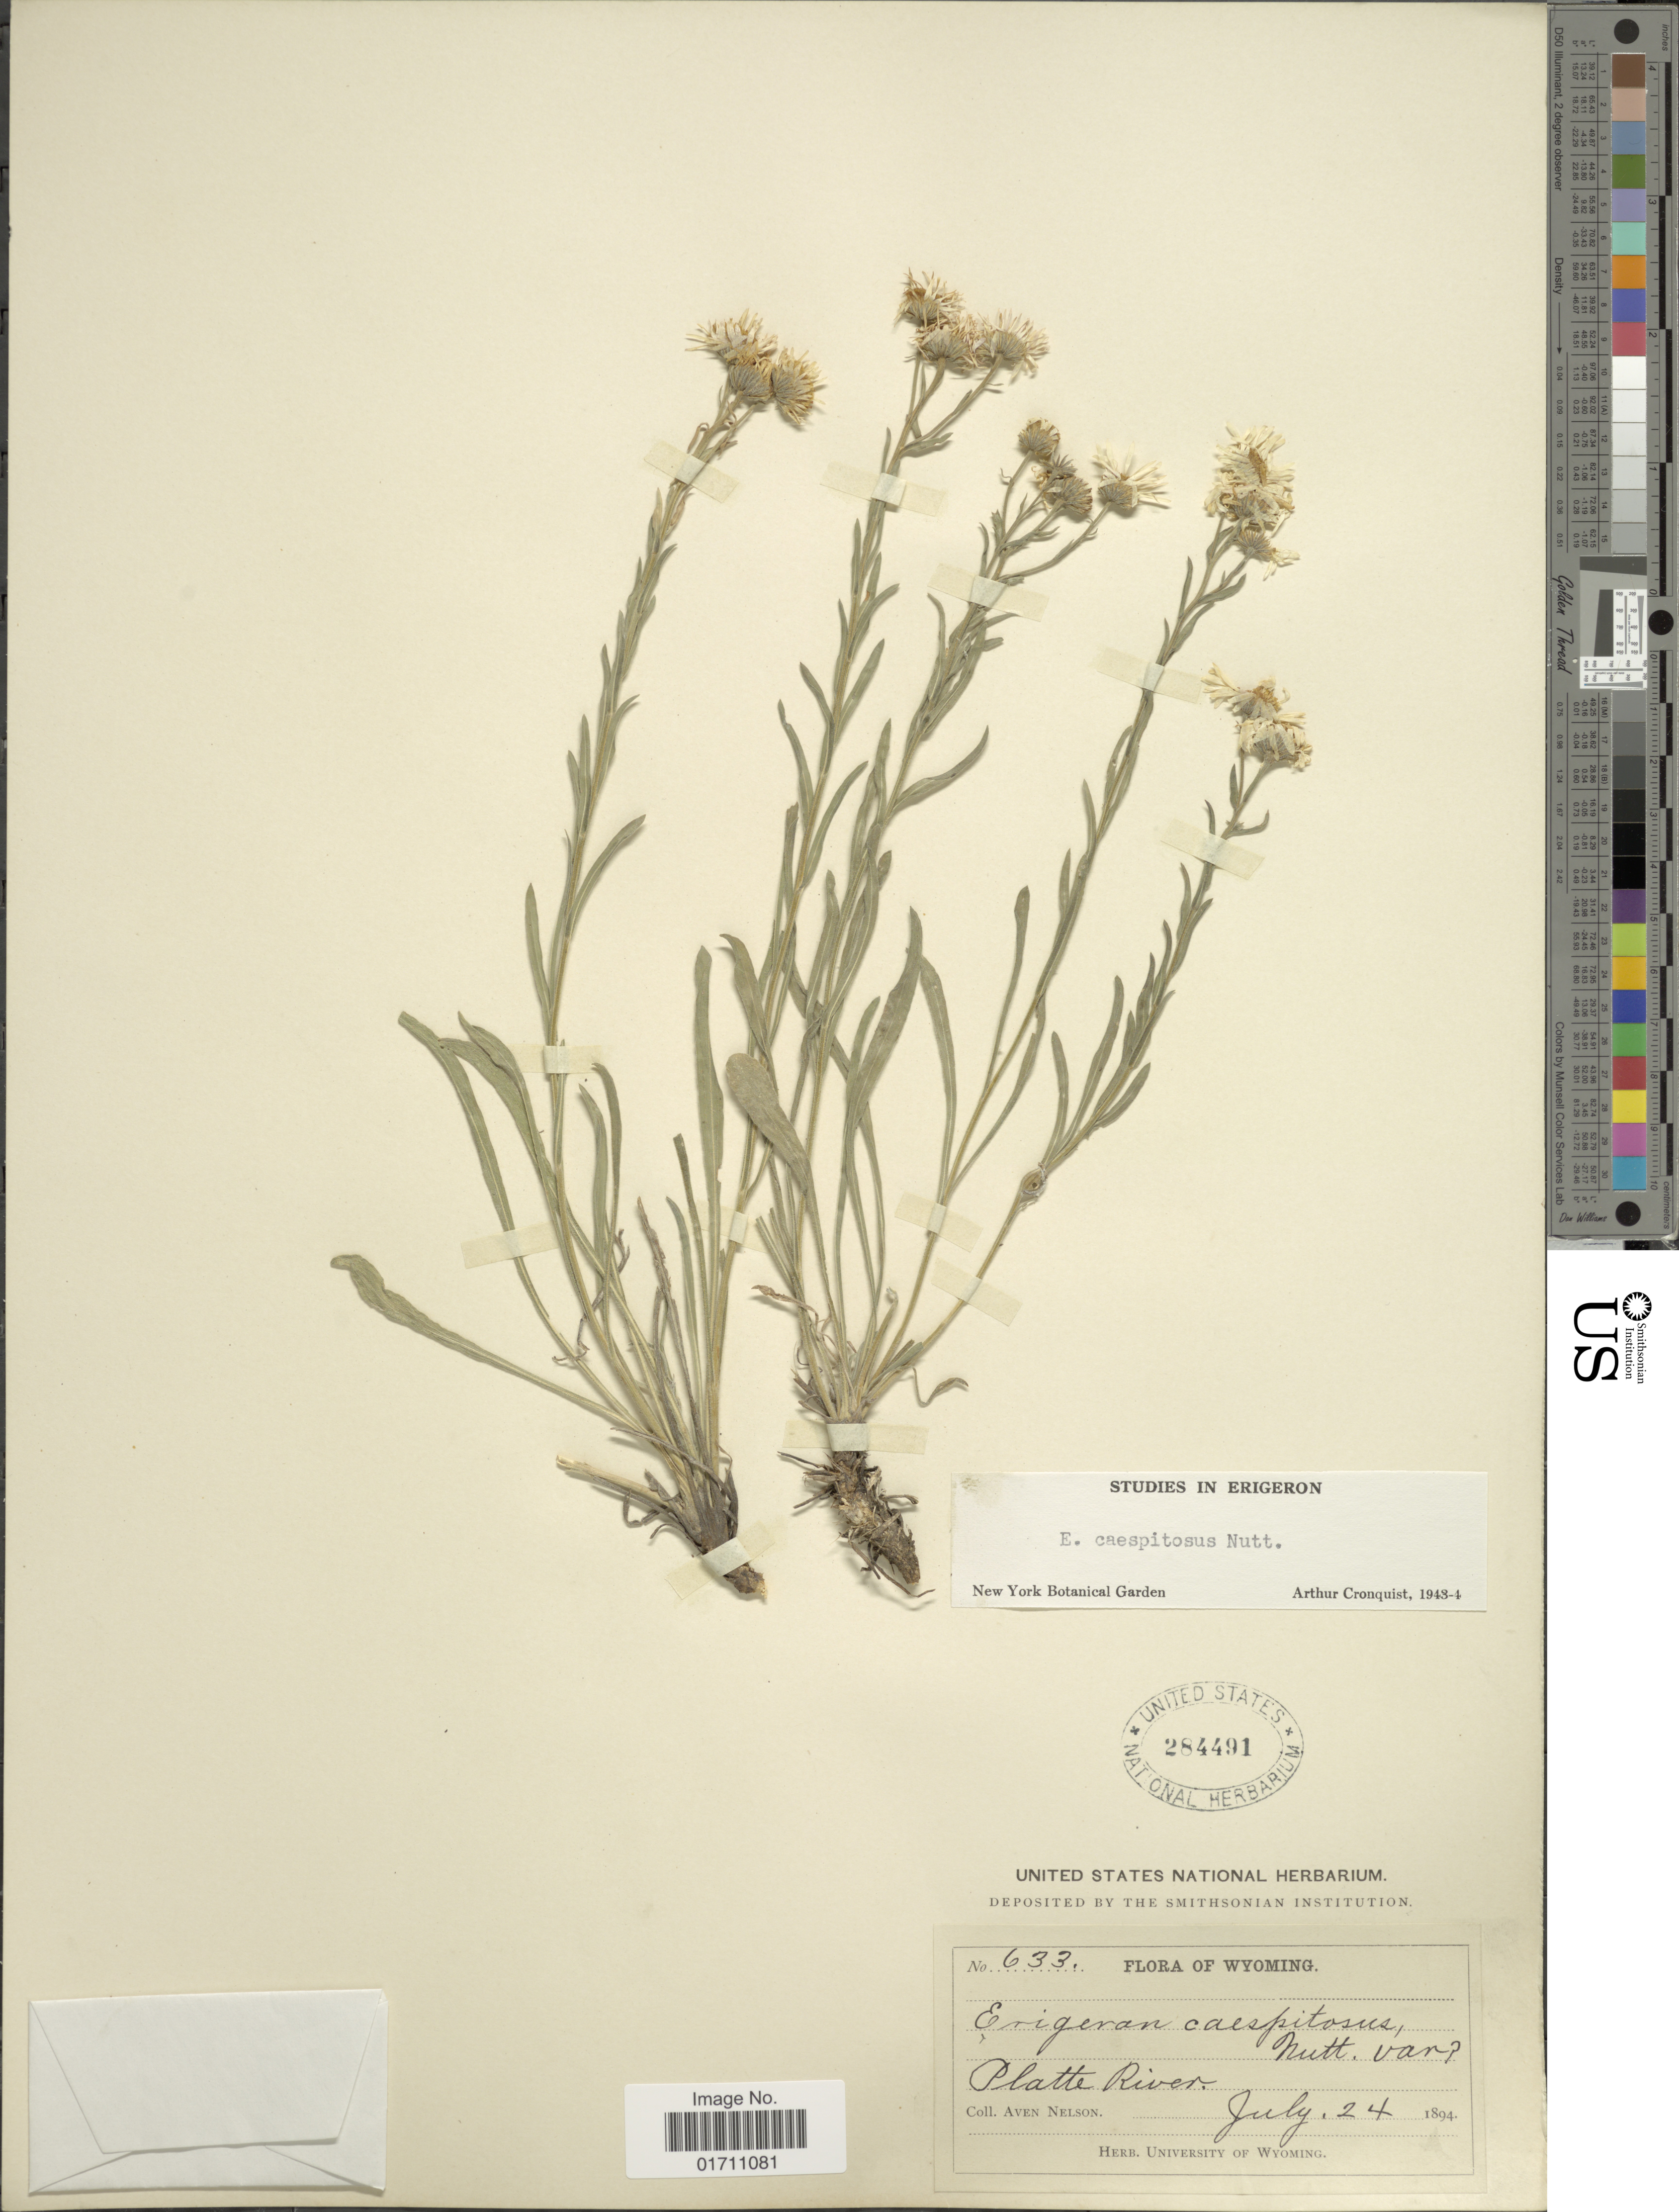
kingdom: Plantae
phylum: Tracheophyta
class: Magnoliopsida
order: Asterales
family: Asteraceae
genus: Erigeron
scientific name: Erigeron caespitosus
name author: Nutt.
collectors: A. Nelson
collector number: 633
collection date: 1894-07-24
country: United States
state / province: Wyoming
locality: Platte River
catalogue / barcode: US 284491